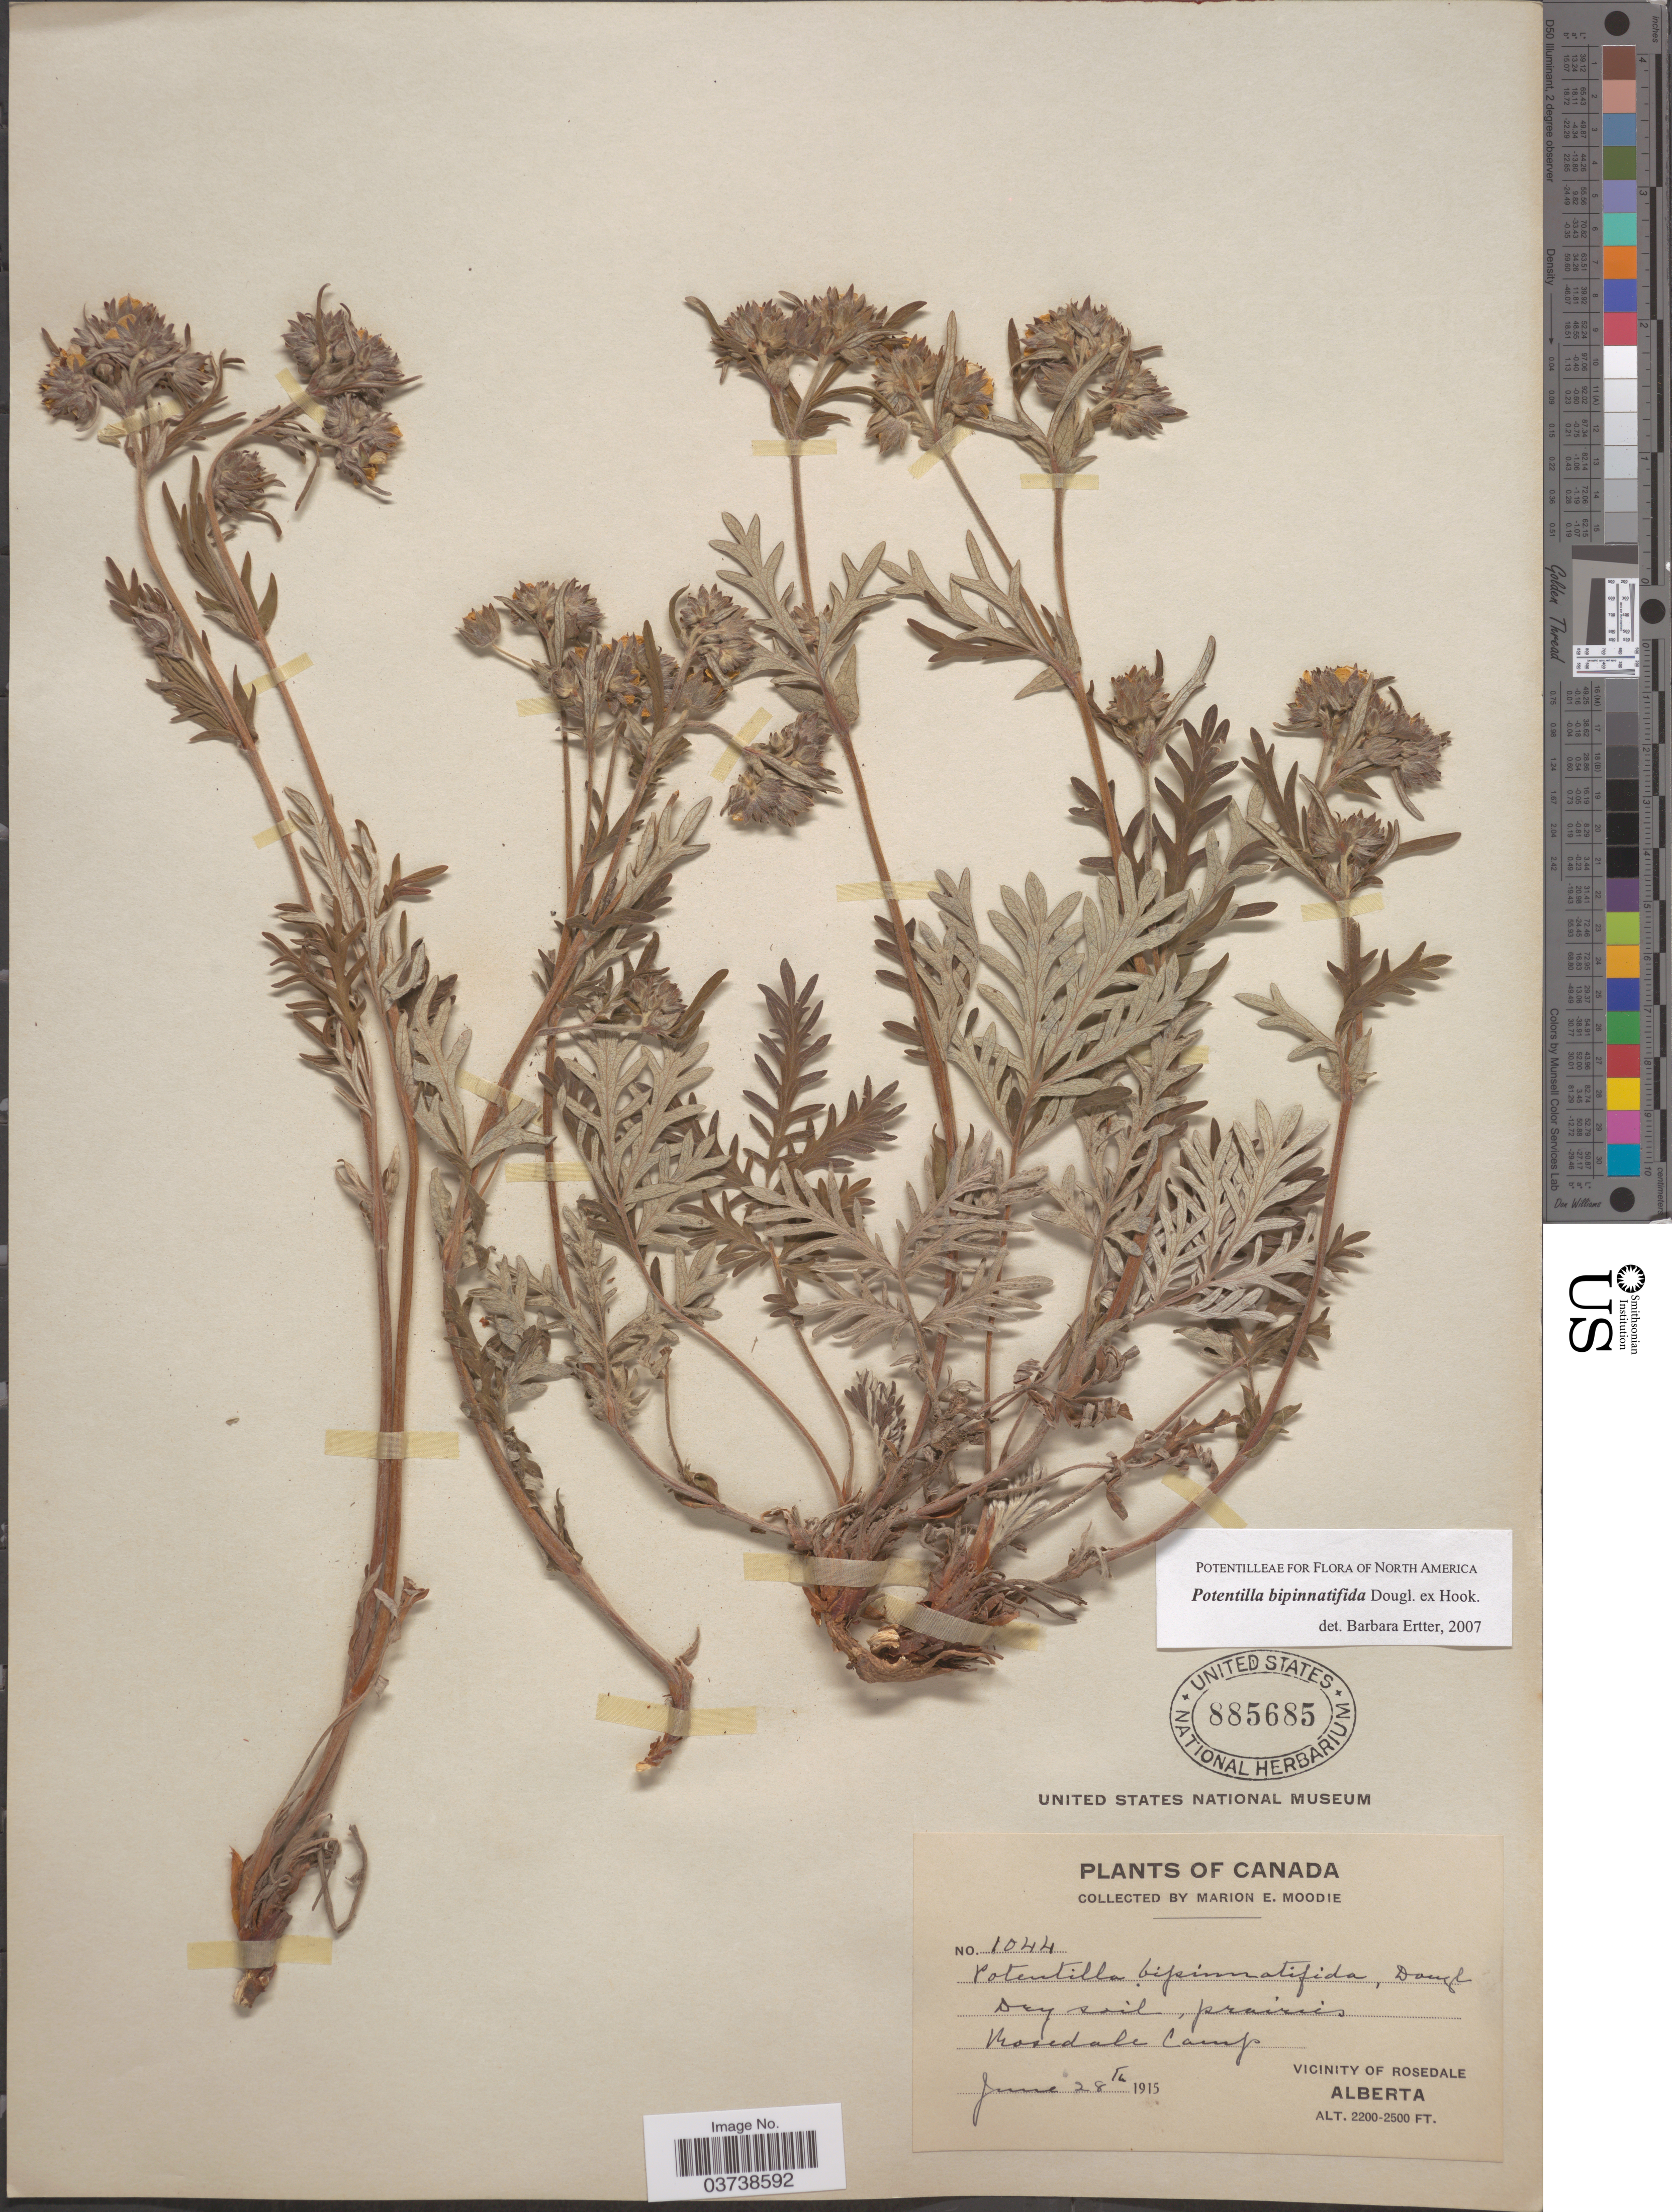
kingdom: Plantae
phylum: Tracheophyta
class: Magnoliopsida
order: Rosales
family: Rosaceae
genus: Potentilla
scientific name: Potentilla bipinnatifida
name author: Douglas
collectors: M. E. Moodie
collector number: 1044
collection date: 1915-06-28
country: Canada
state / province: Alberta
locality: Rosedale Camp. Vicinity of Rosedale.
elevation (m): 671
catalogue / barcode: US 885685